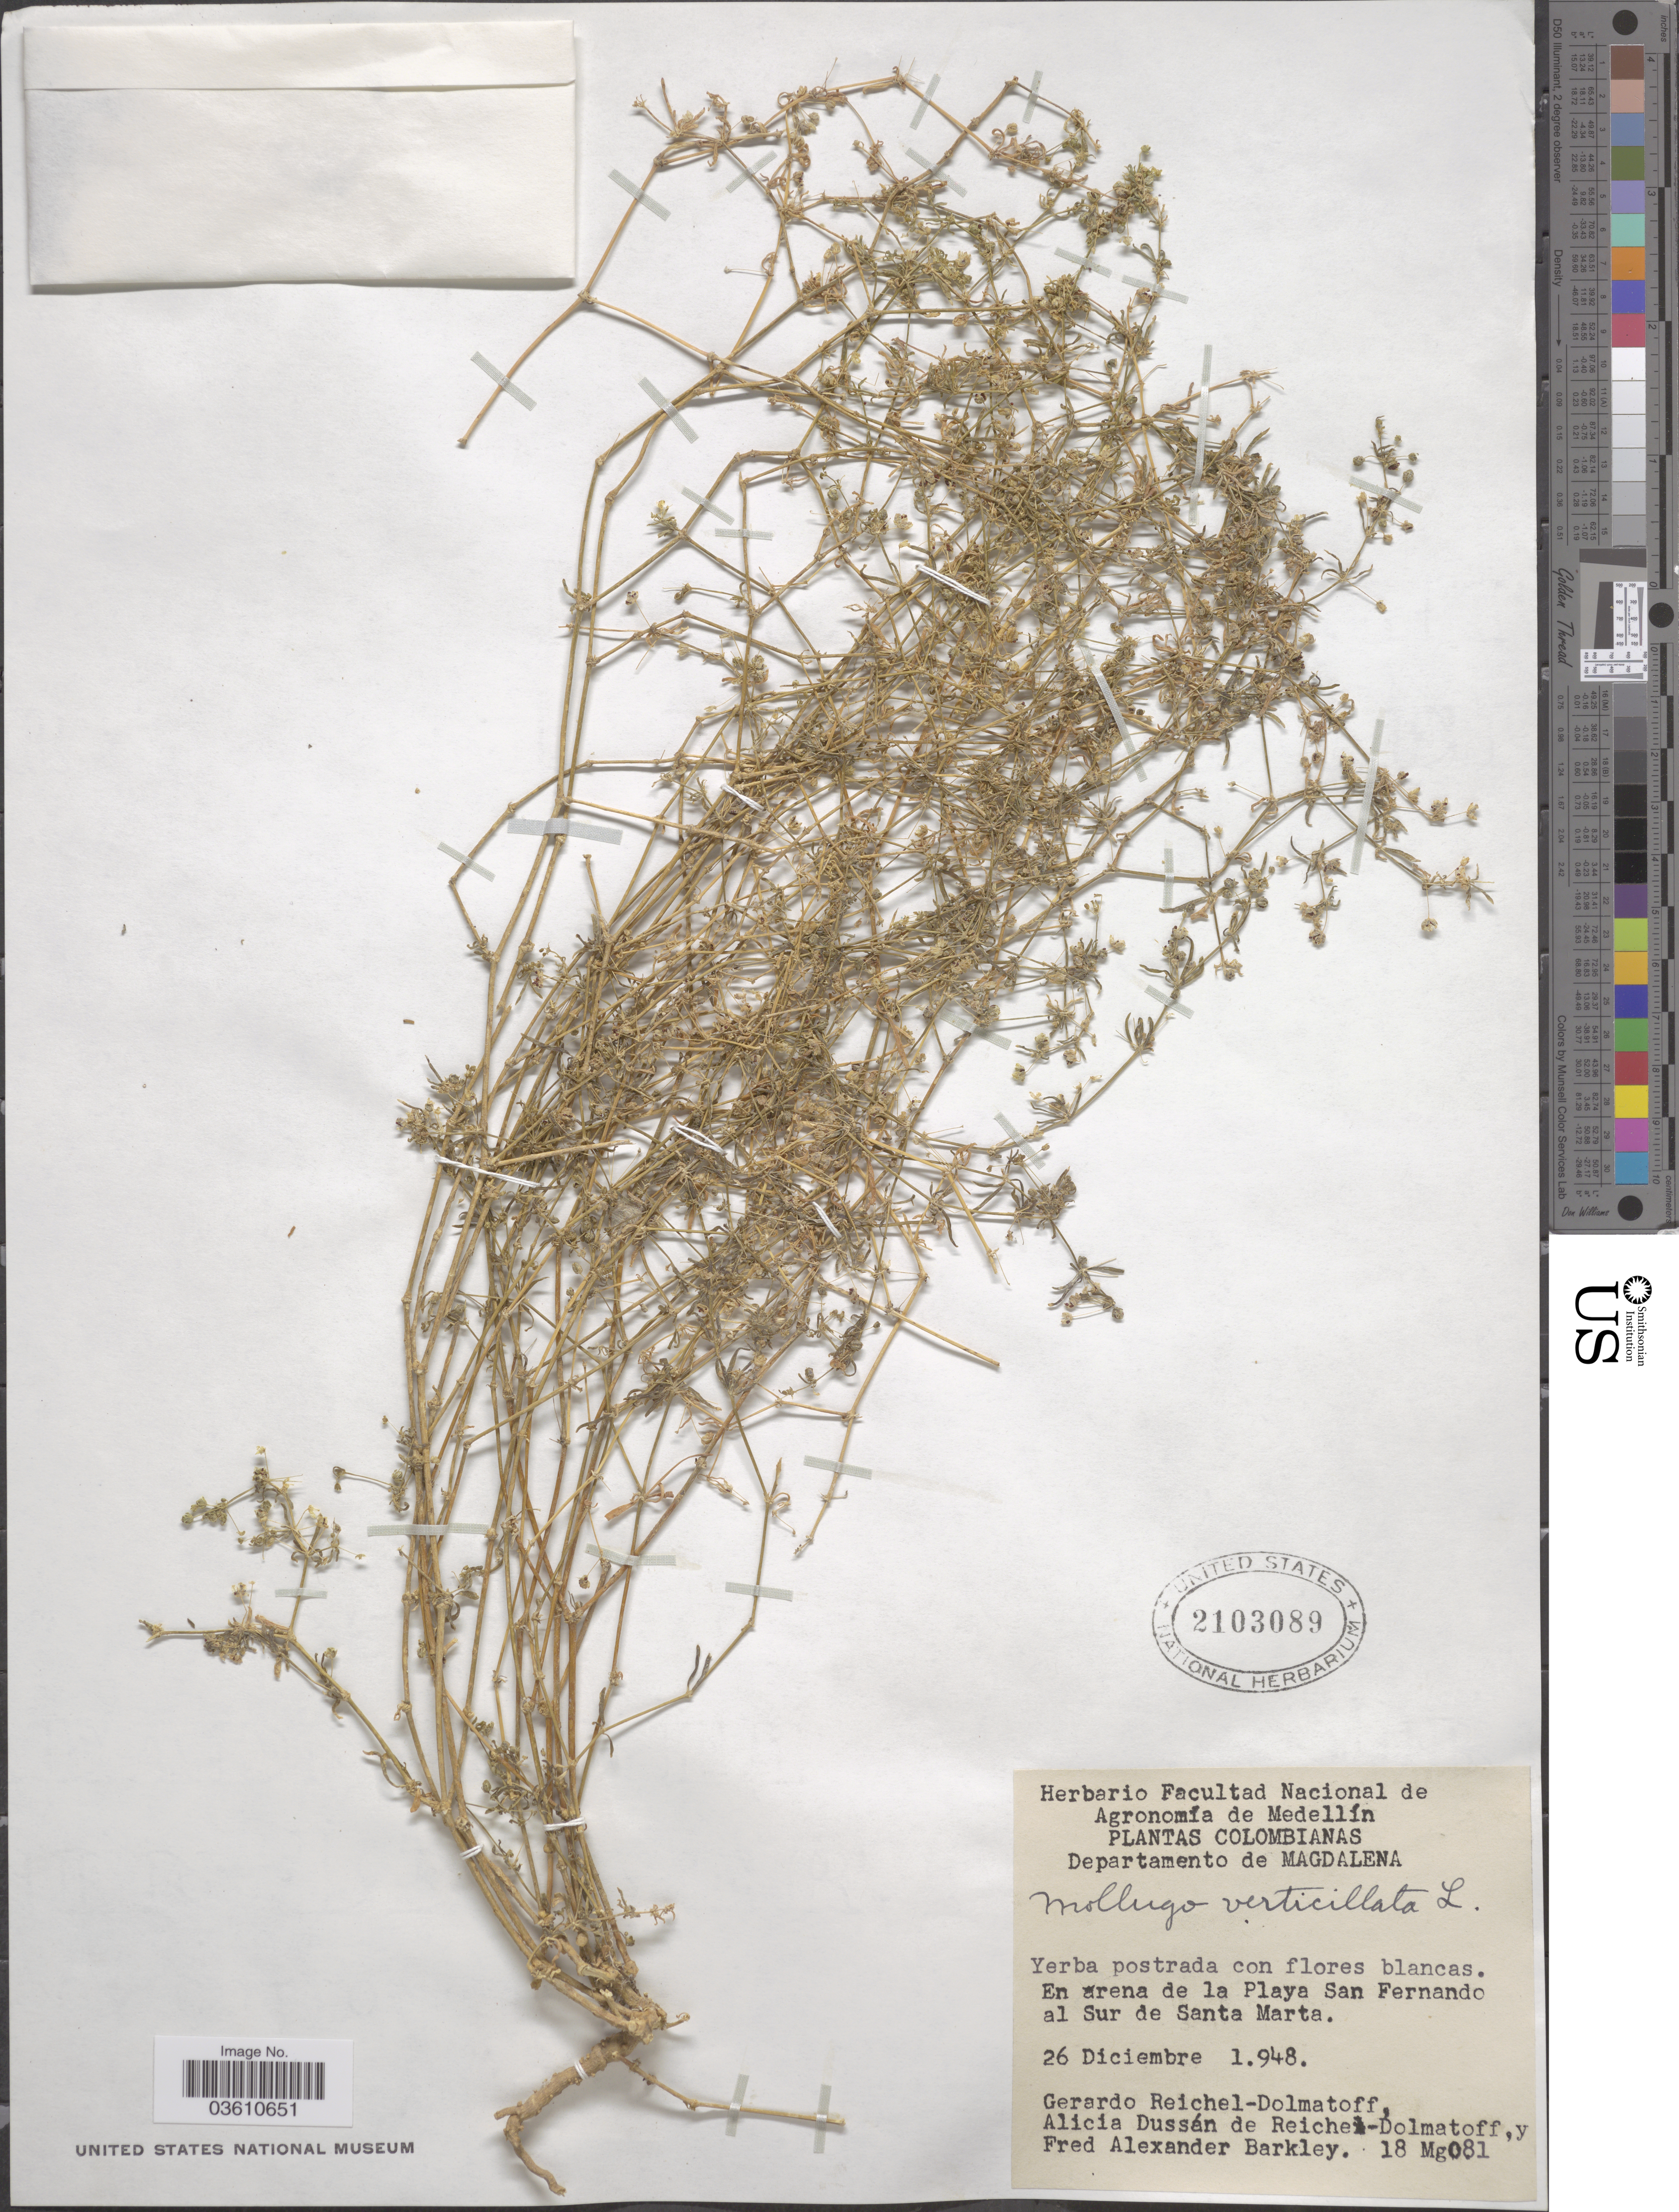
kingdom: Plantae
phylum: Tracheophyta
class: Magnoliopsida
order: Caryophyllales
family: Molluginaceae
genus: Mollugo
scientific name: Mollugo verticillata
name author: L.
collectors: G. Reichel-Dolmatoff, A. D. de Reichel-Dolmatoff & F. A. Barkley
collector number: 18Mg081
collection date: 1948-12-26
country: Colombia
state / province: Magdalena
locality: Departamento de Magdalena. En arena de la Playa San Fernando al Sur de Santa Marta.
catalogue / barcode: US 2103089